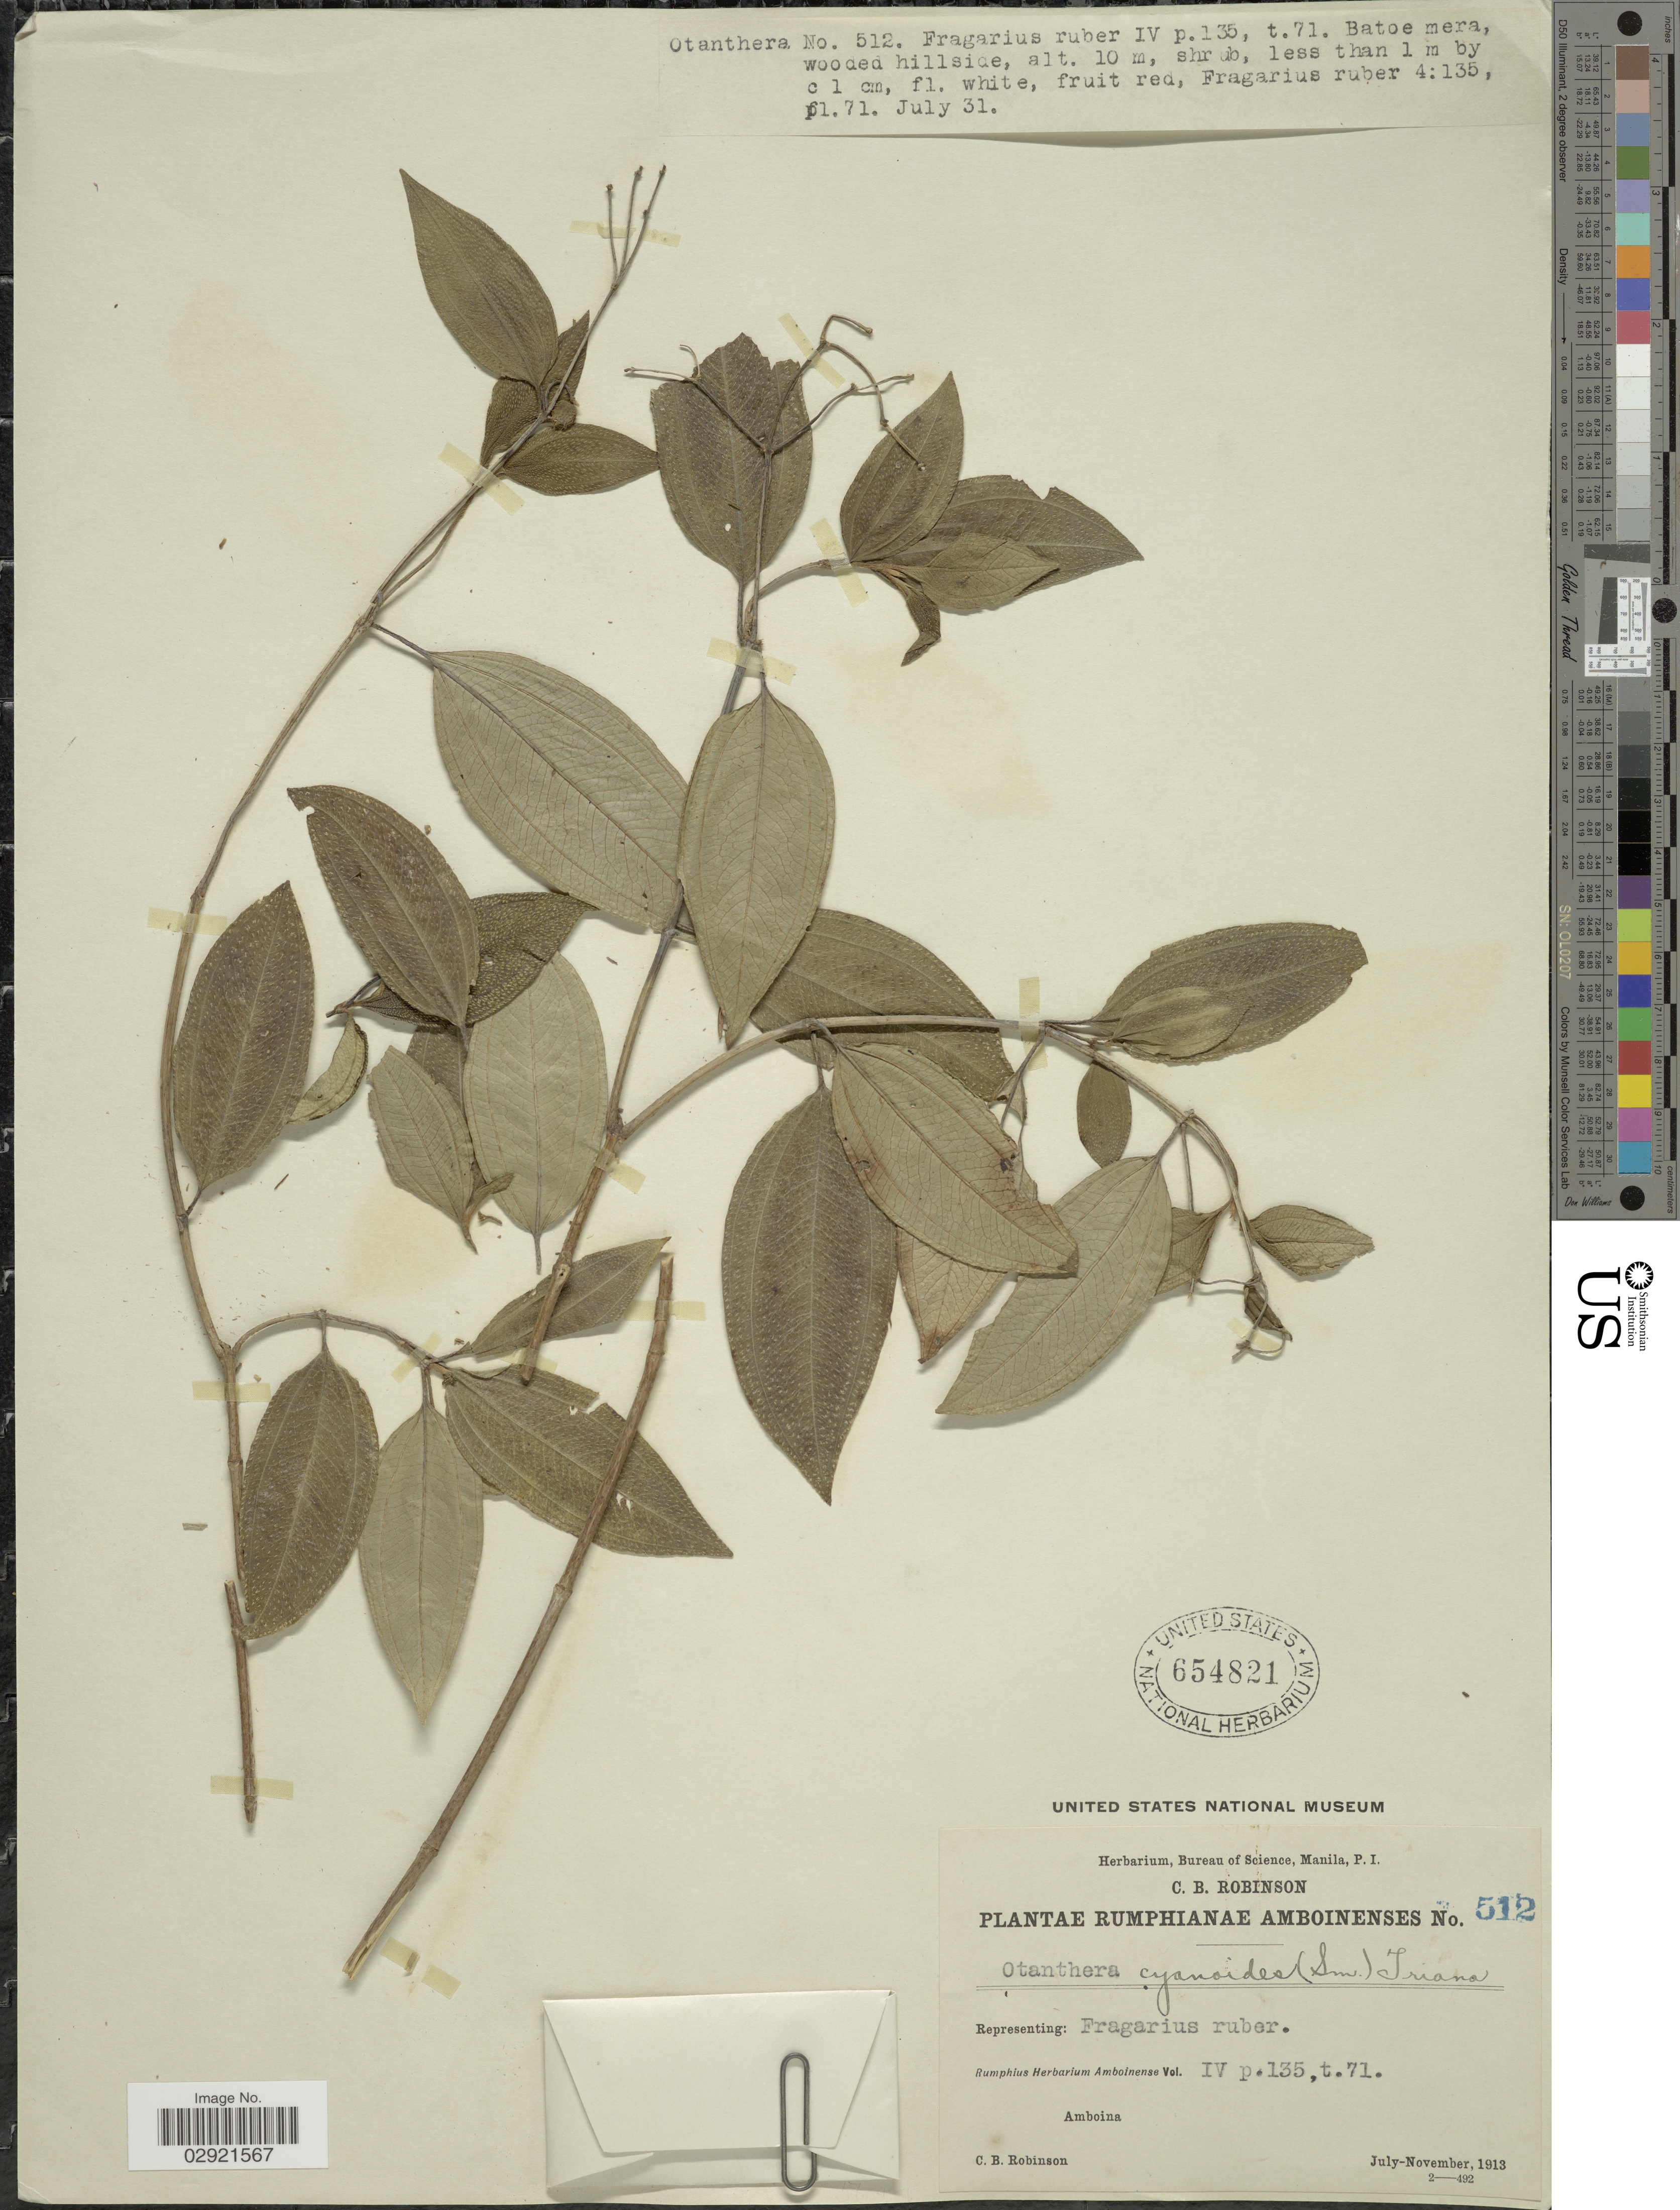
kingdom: Plantae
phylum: Tracheophyta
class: Magnoliopsida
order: Myrtales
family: Melastomataceae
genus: Melastoma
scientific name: Melastoma cyanoides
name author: Sm.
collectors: C. Robinson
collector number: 512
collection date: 1913-07-31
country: Indonesia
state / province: Maluku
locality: Amboina.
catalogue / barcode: US 654821